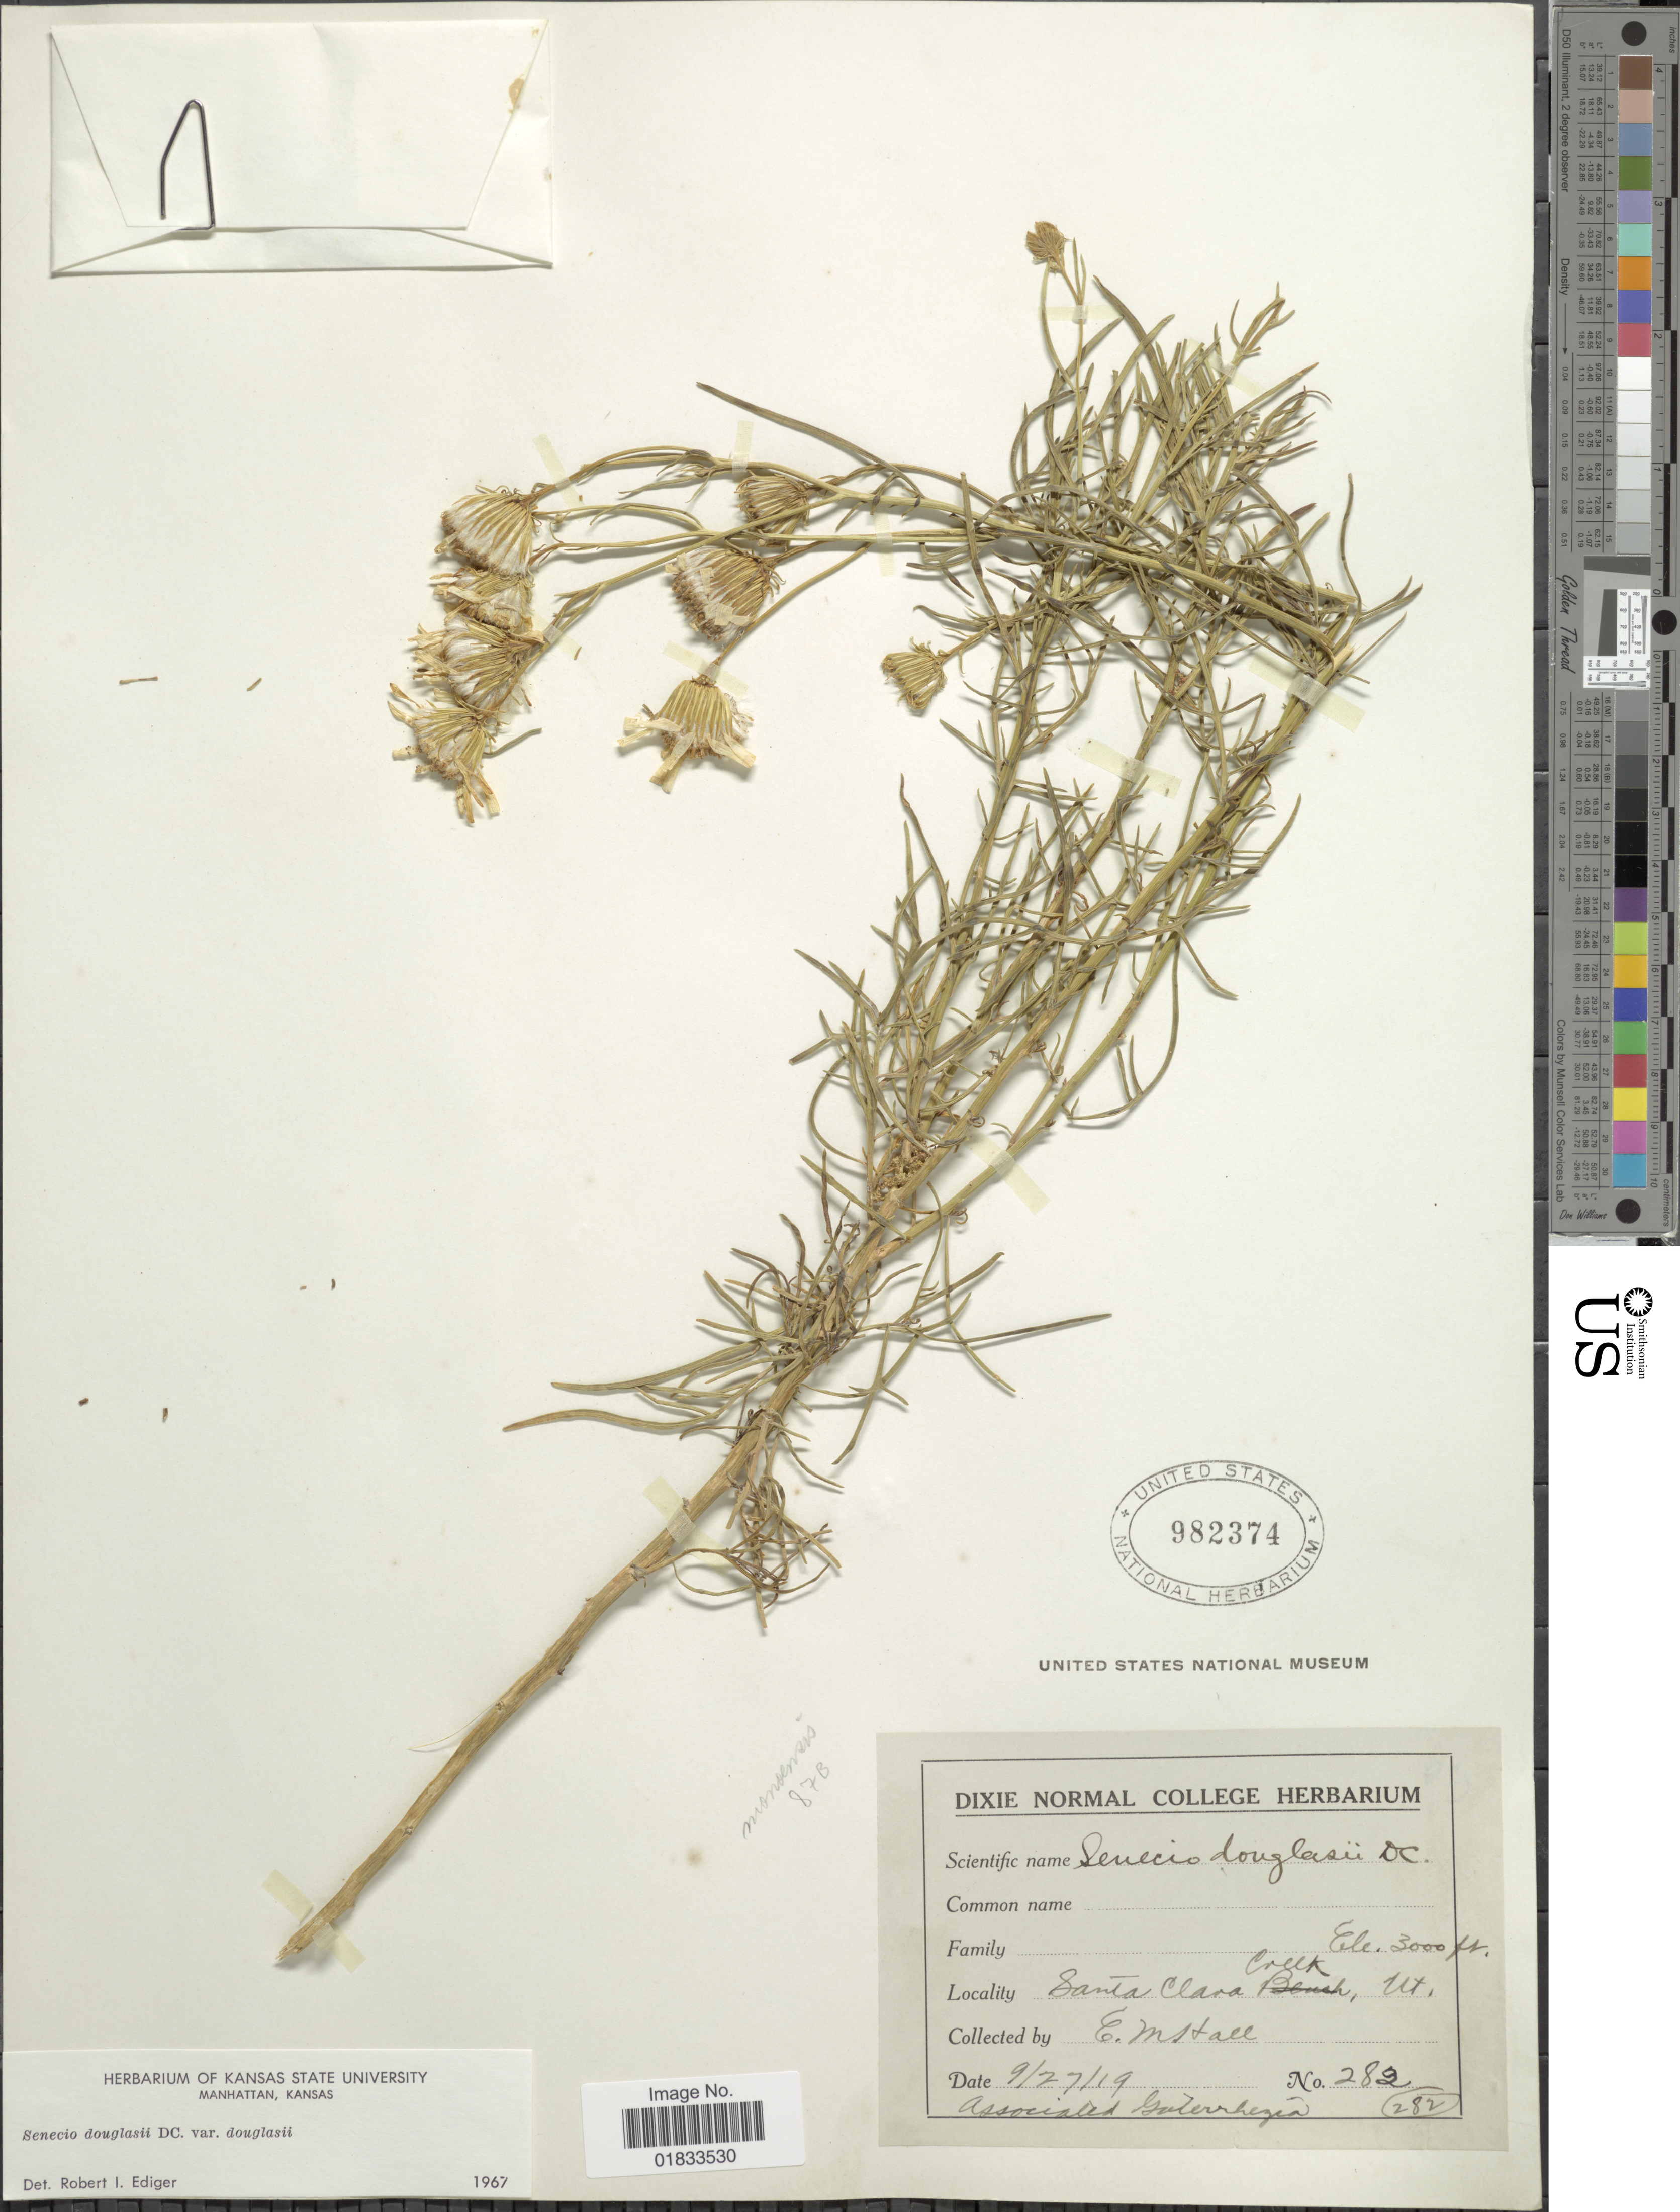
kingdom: Plantae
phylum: Tracheophyta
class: Magnoliopsida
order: Asterales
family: Asteraceae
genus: Senecio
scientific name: Senecio flaccidus var. douglasii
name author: (DC.) B.L. Turner & T.M. Barkley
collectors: E. Mitall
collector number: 282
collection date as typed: Transcribed d/m/y: 27/9/19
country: United States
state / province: Utah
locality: Santa Clara Creek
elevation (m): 914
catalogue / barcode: US 982374